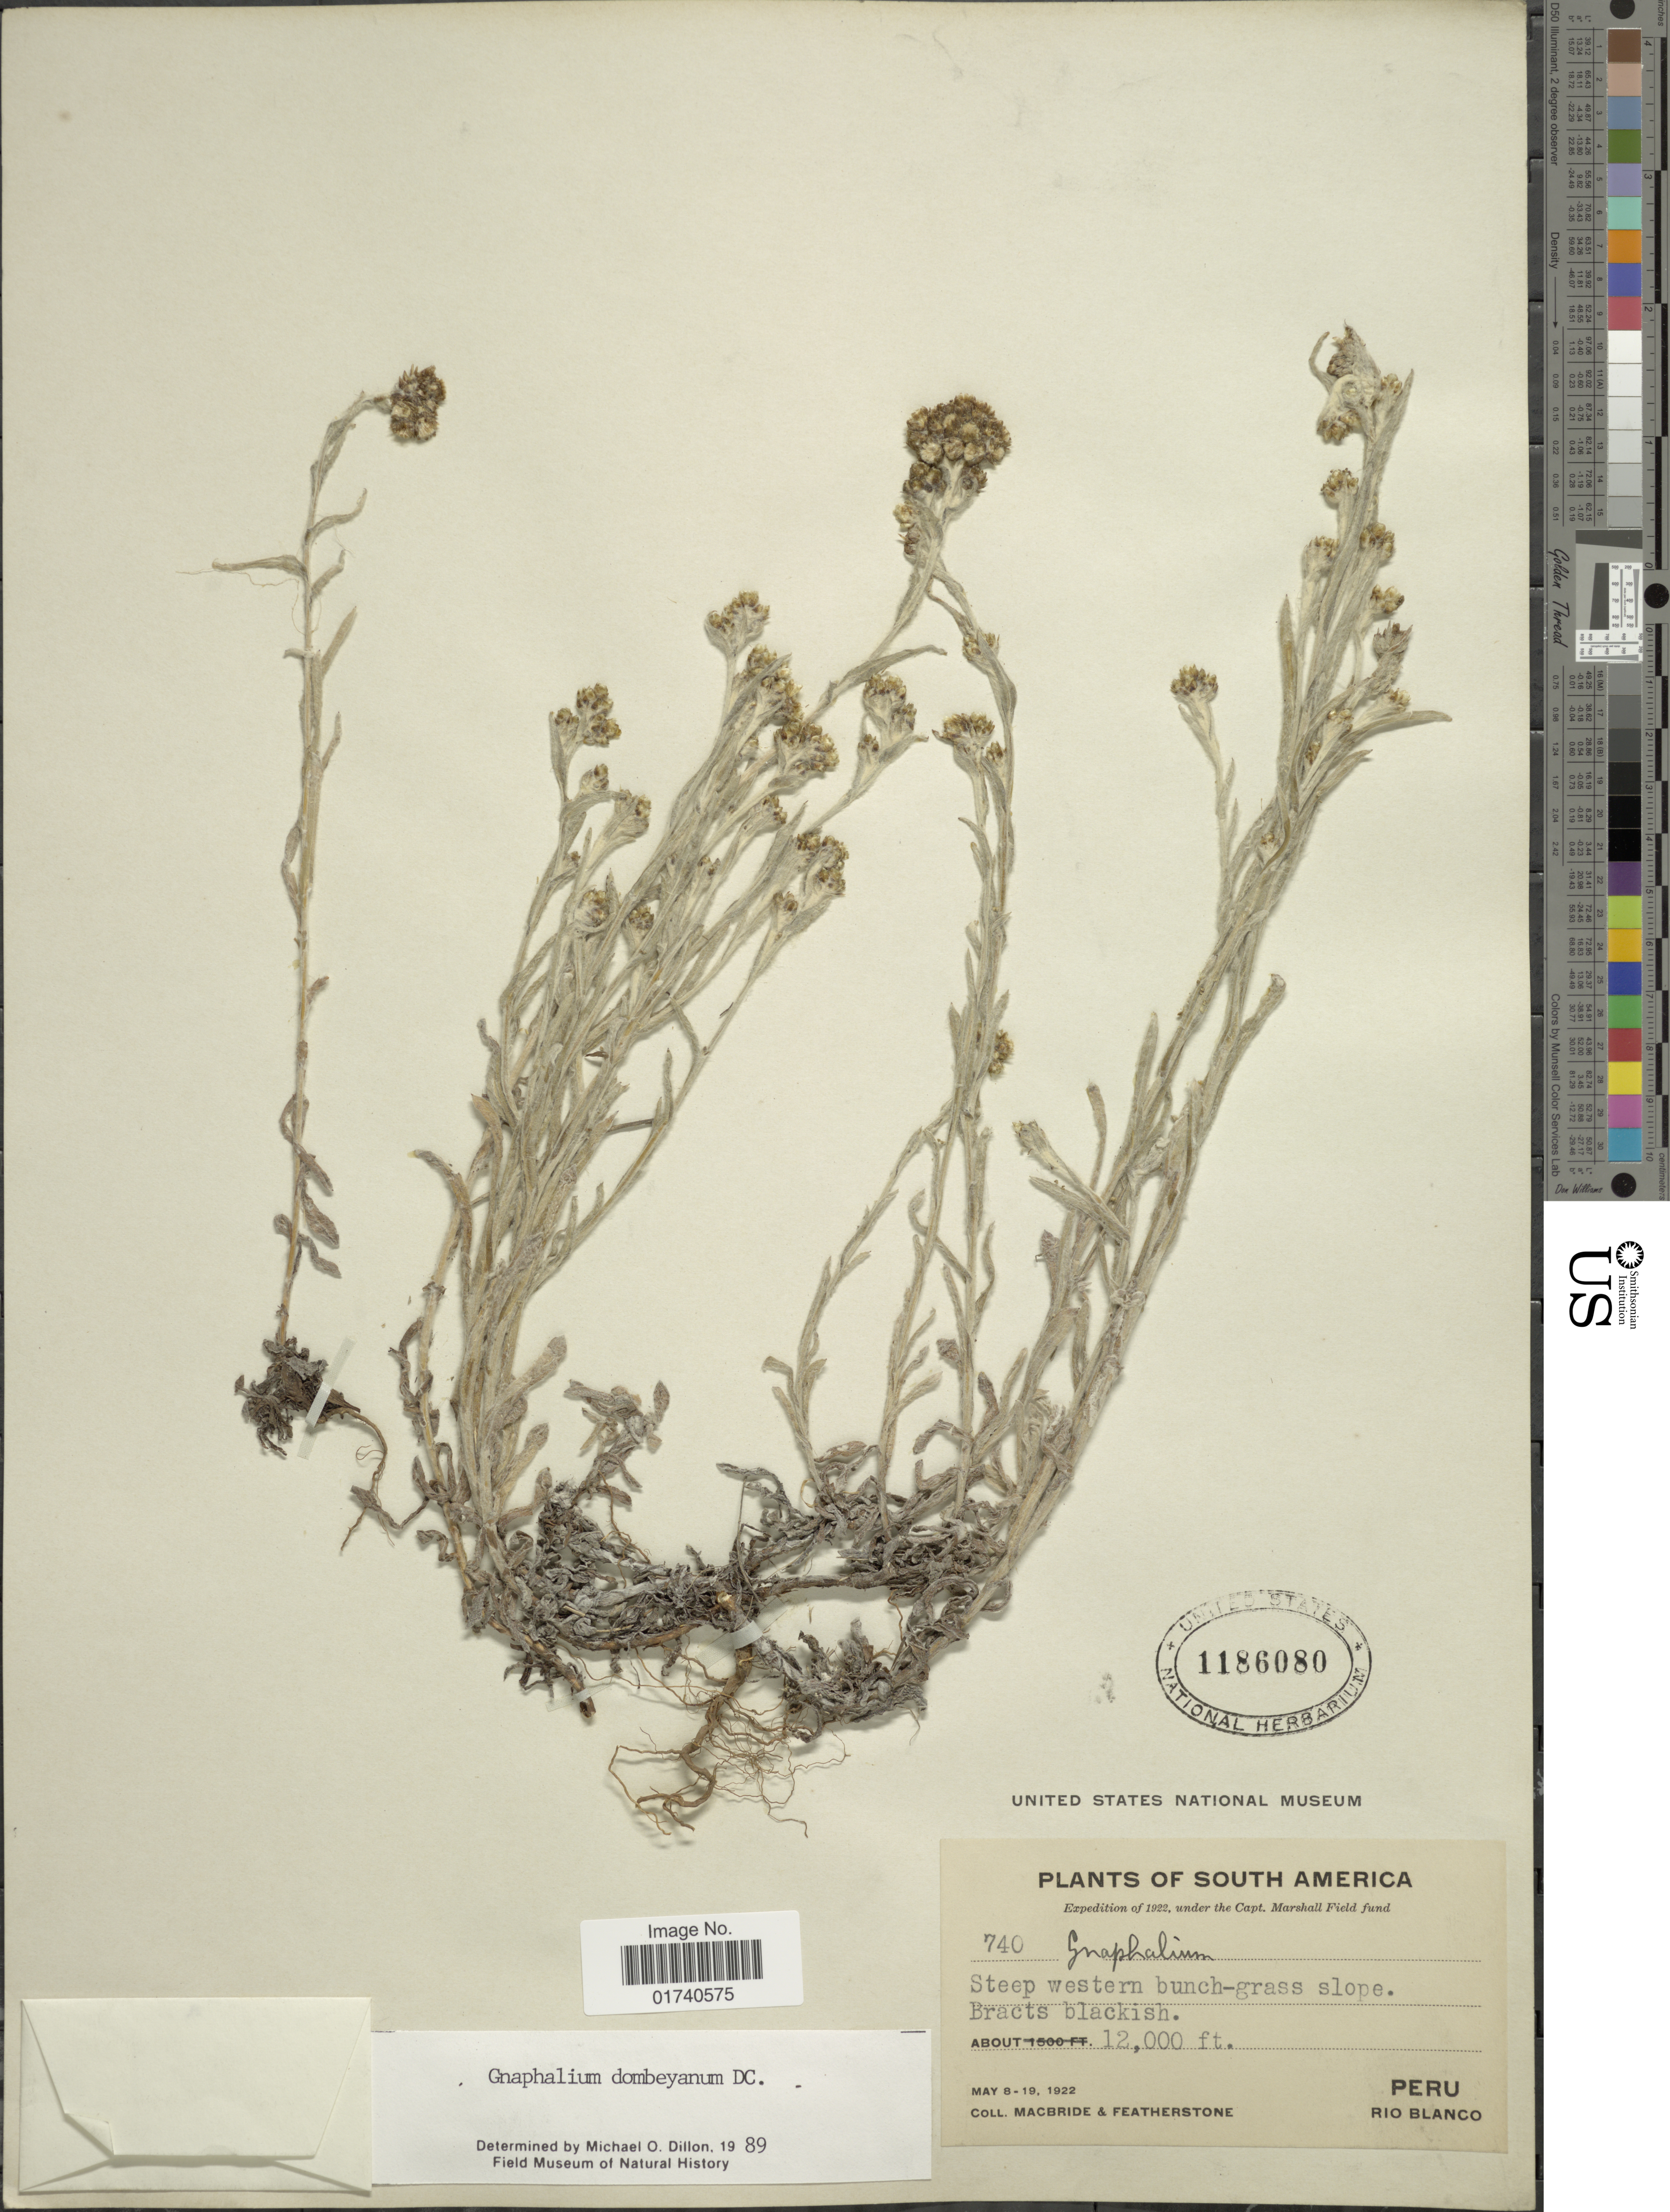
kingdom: Plantae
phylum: Tracheophyta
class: Magnoliopsida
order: Asterales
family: Asteraceae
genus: Pseudognaphalium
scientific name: Pseudognaphalium dombeyanum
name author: (DC.) Anderb.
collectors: Macbride, -- & -. Featherstone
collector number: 740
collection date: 1922-05-08/1922-05-19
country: Peru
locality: Rio Blanco.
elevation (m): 3658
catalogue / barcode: US 1186080